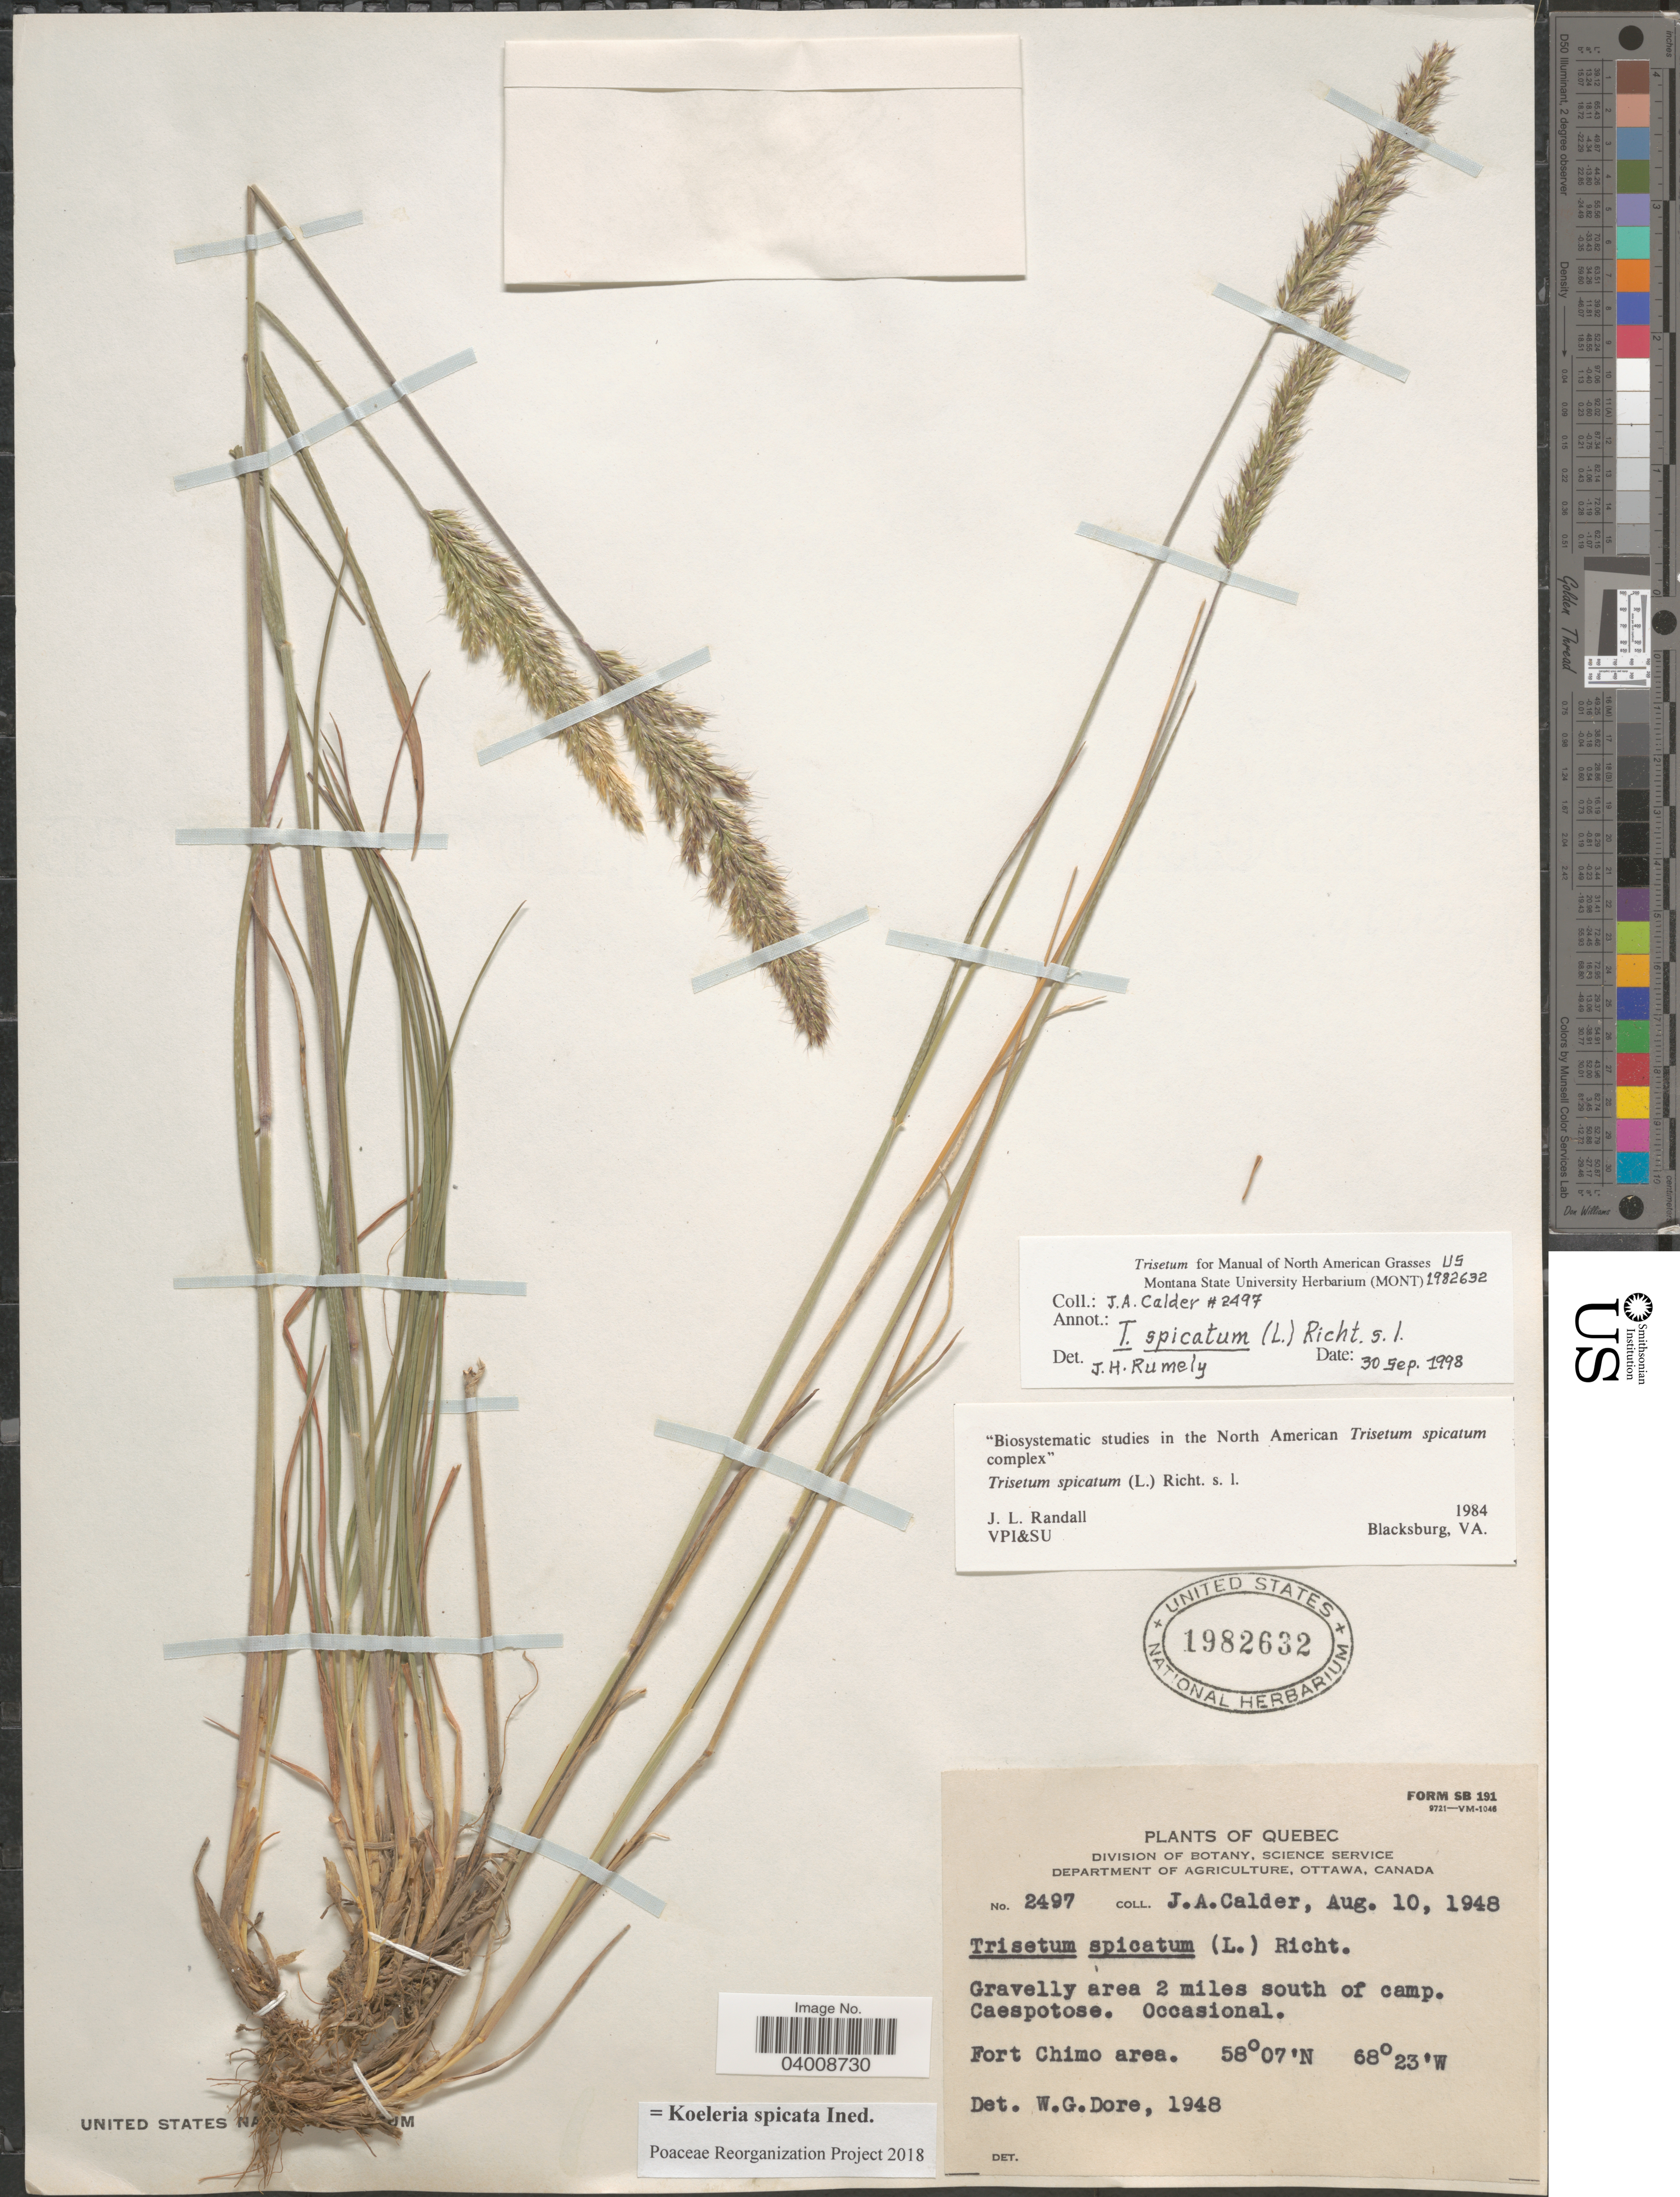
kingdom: Plantae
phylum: Tracheophyta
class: Liliopsida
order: Poales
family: Poaceae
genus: Koeleria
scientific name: Koeleria spicata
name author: (L.) Barberá et al.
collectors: J. A. Calder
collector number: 2497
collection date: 1948-08-10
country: Canada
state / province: Quebec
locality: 2 miles south of camp. Fort Chimo area.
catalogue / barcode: US 1982632